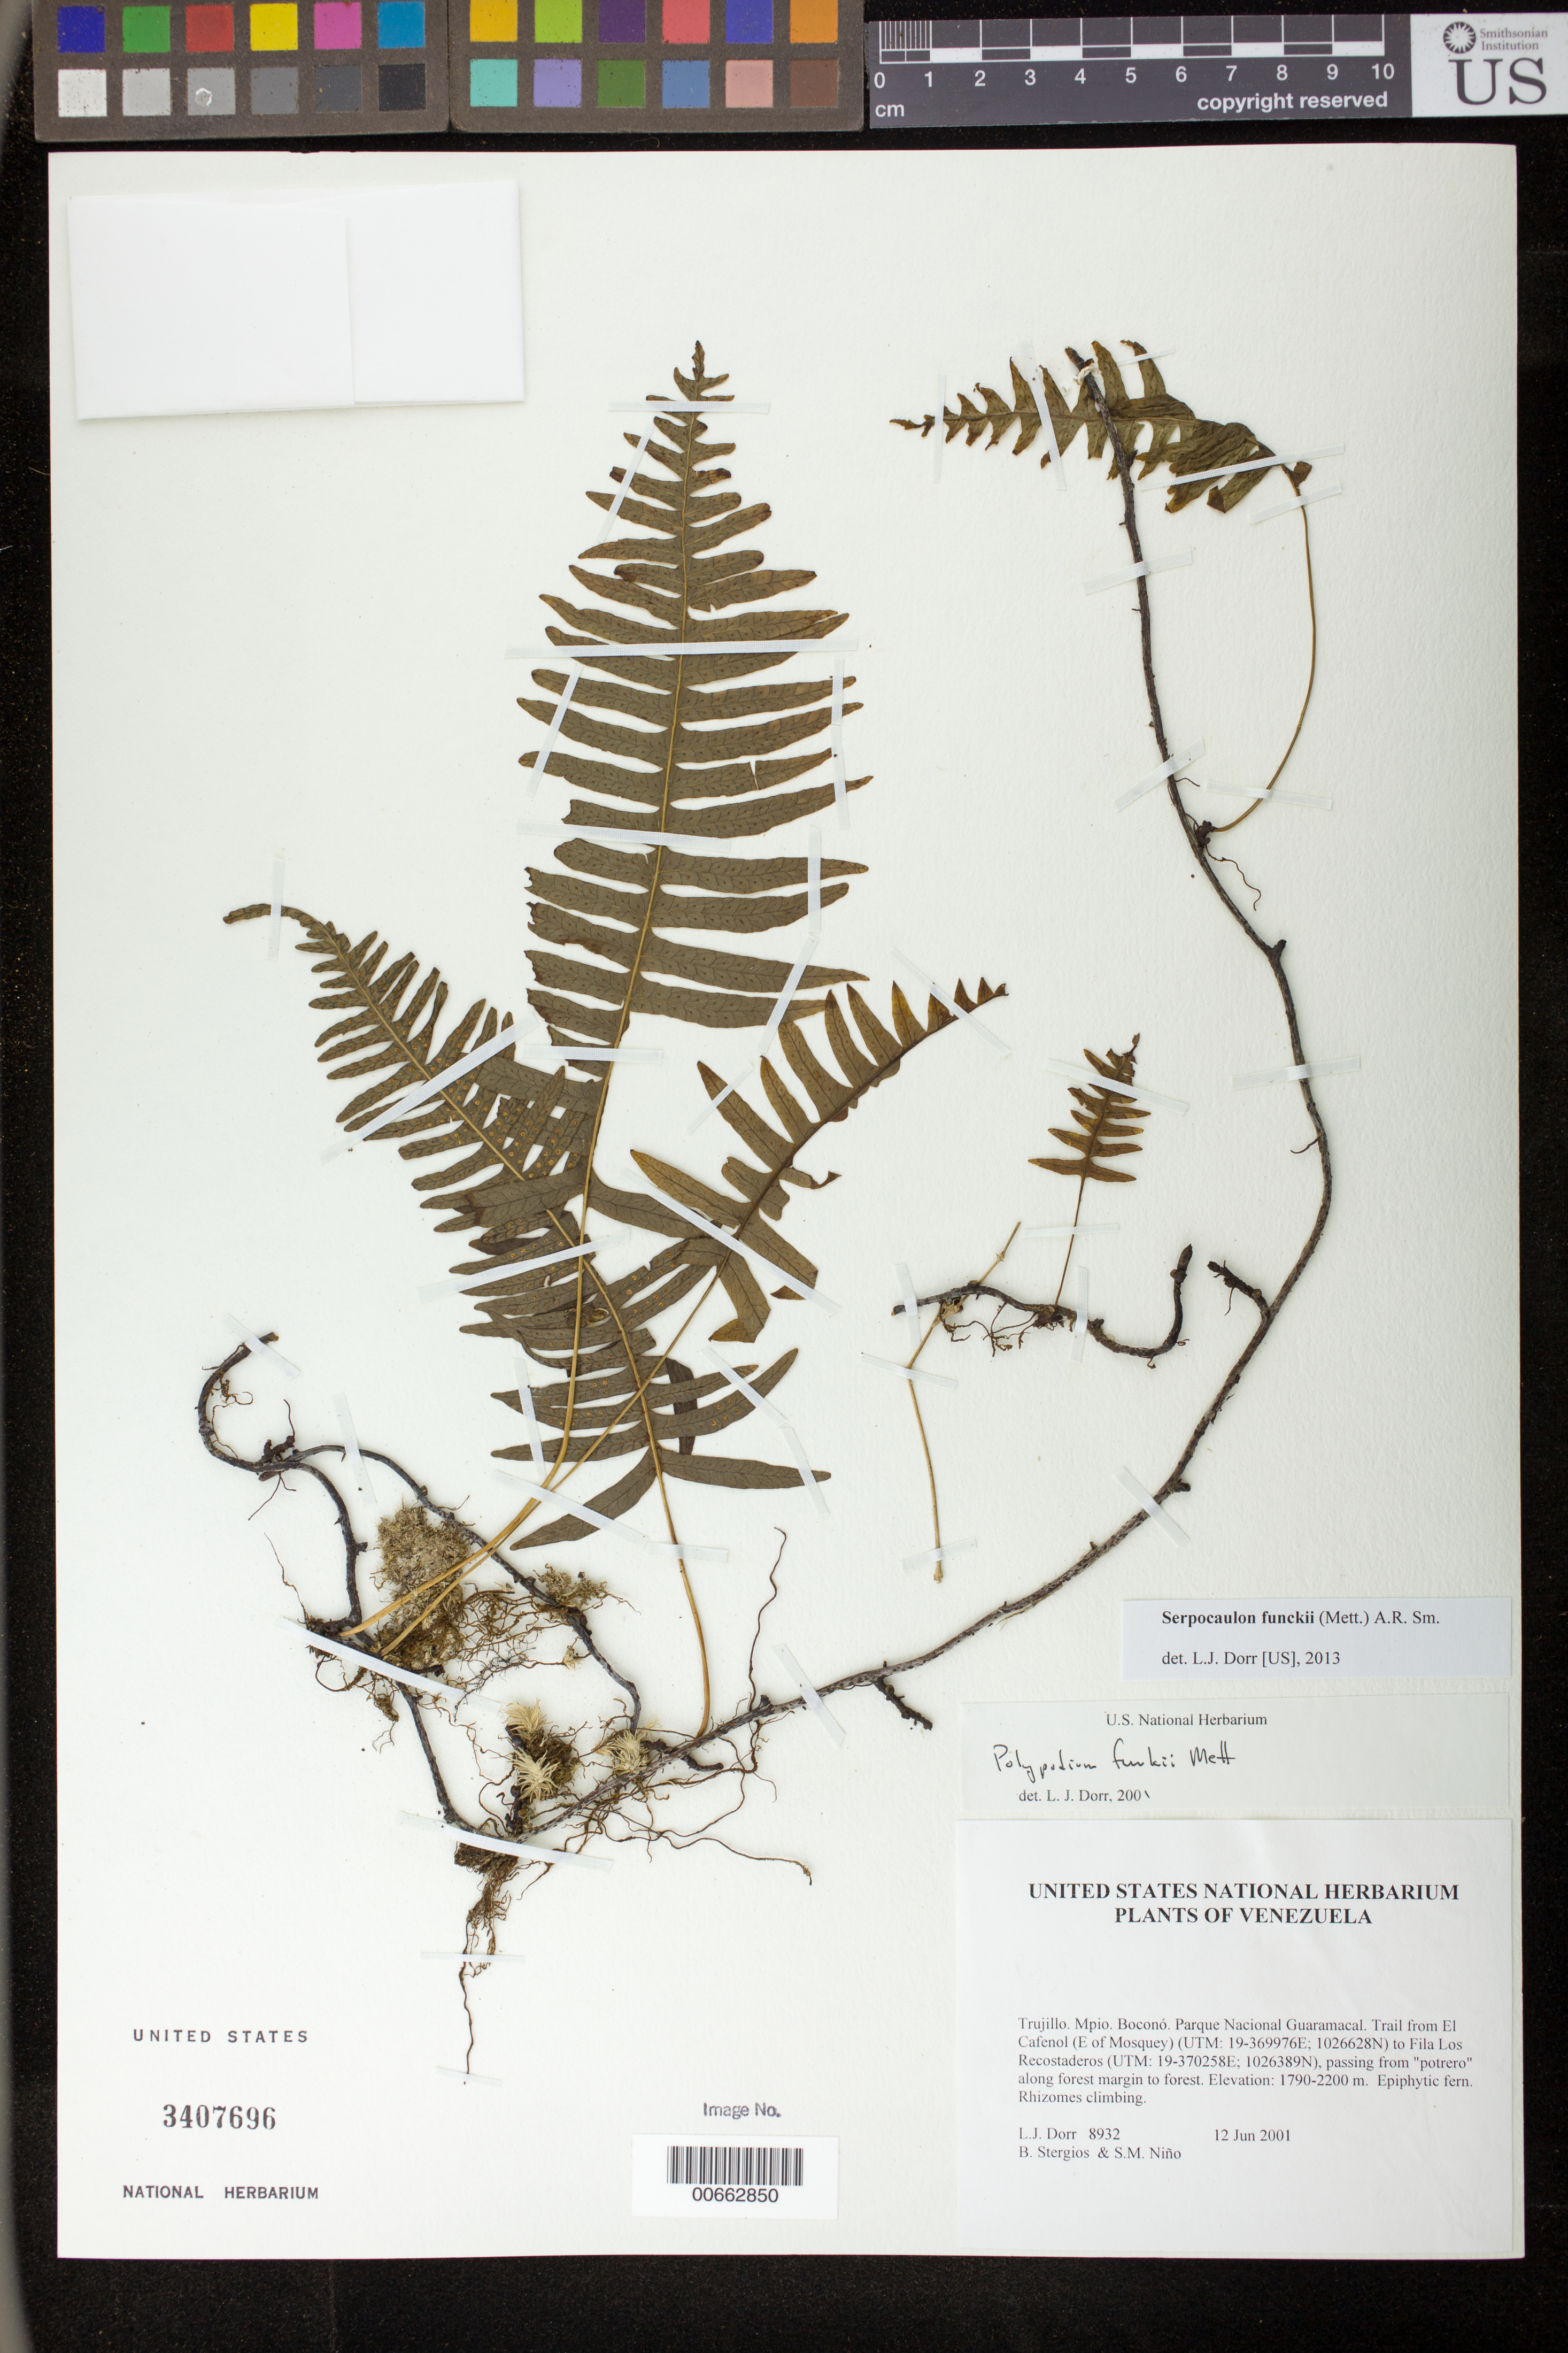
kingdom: Plantae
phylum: Tracheophyta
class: Polypodiopsida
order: Polypodiales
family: Polypodiaceae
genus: Serpocaulon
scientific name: Serpocaulon funckii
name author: (Mett.) A.R. Sm.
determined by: Dorr, L. J., (BOT), Smithsonian Institution - National Museum of Natural History (UNITED STATES)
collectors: L. J. Dorr, B. G. Stergios & S. M. Niño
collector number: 8932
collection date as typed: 12 Jun 2001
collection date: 2001-06-12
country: Venezuela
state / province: Trujillo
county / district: Boconó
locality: Parque Nacional Guaramacal. Trail from El Cafenol (E of Mosquey) to Fila Los Recostaderos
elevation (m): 1790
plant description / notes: F, PORT, UC, US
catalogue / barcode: US 3407696